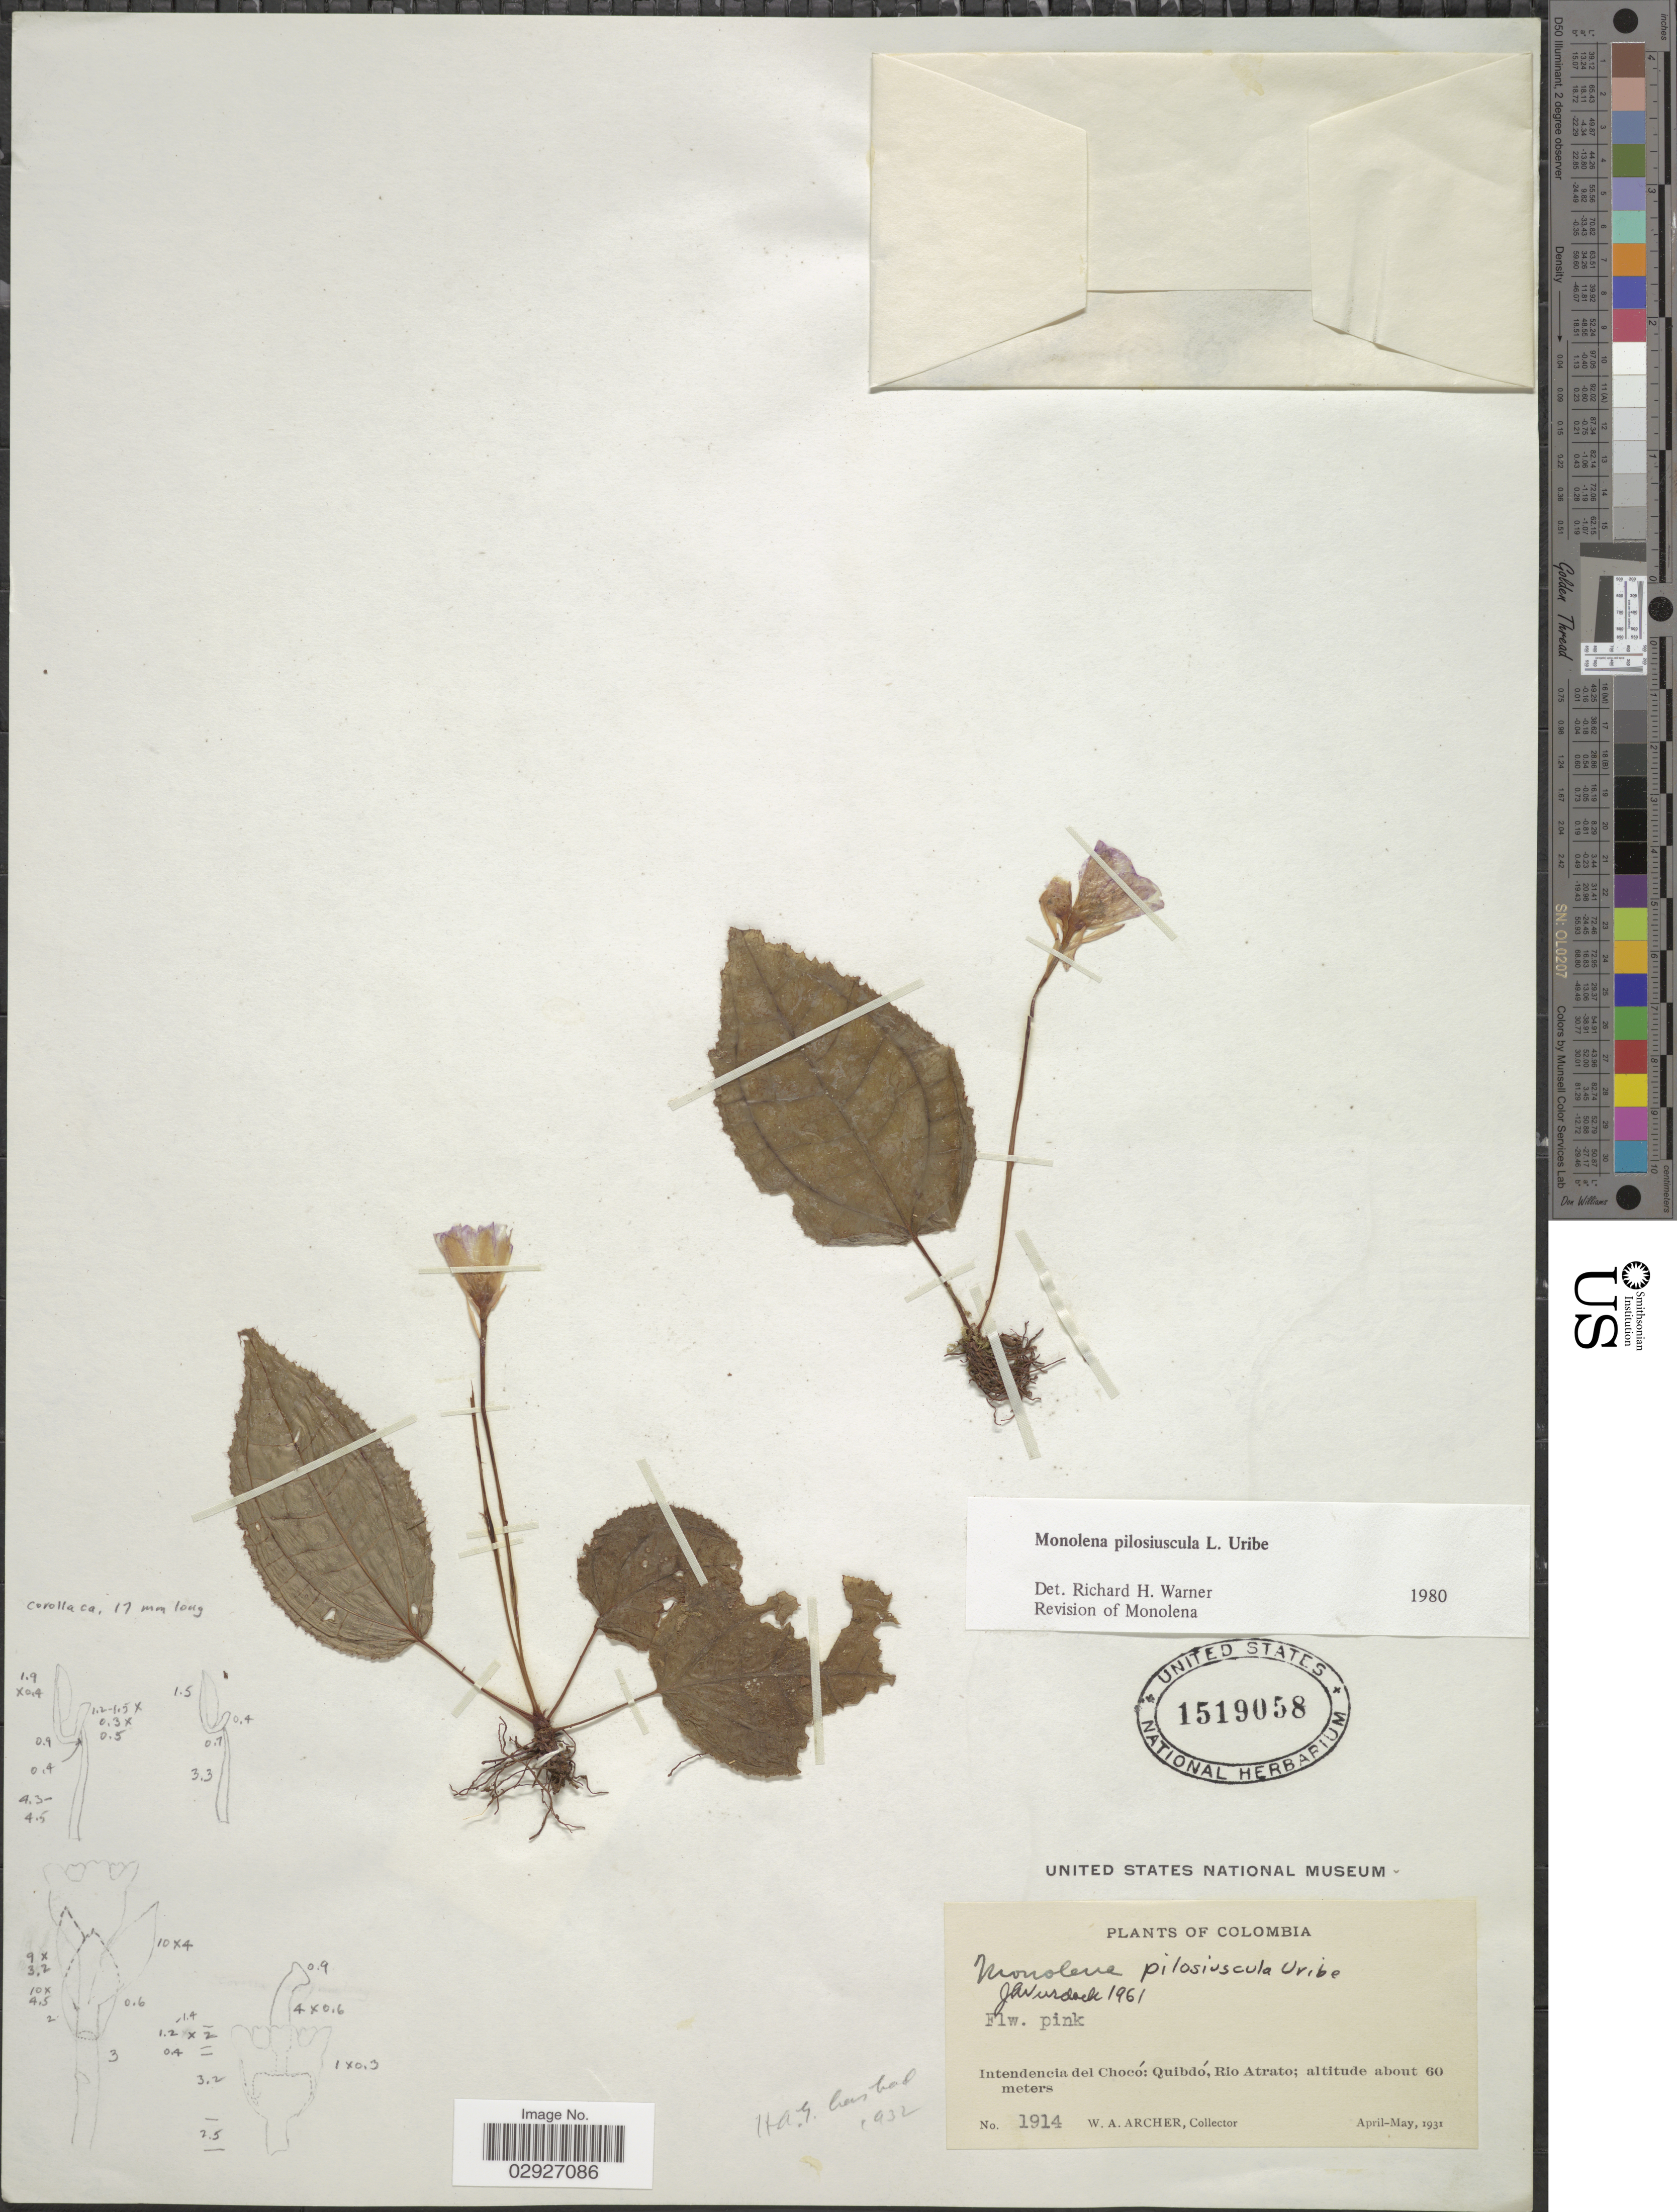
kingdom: Plantae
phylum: Tracheophyta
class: Magnoliopsida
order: Myrtales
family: Melastomataceae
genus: Monolena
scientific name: Monolena pilosiuscula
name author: L. Uribe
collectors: W. Archer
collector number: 1914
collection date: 1931-04/1931-05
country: Colombia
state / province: Chocó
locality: Intendencia del Chocó, Quibdó, Rio Atrato.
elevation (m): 60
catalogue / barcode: US 1519058